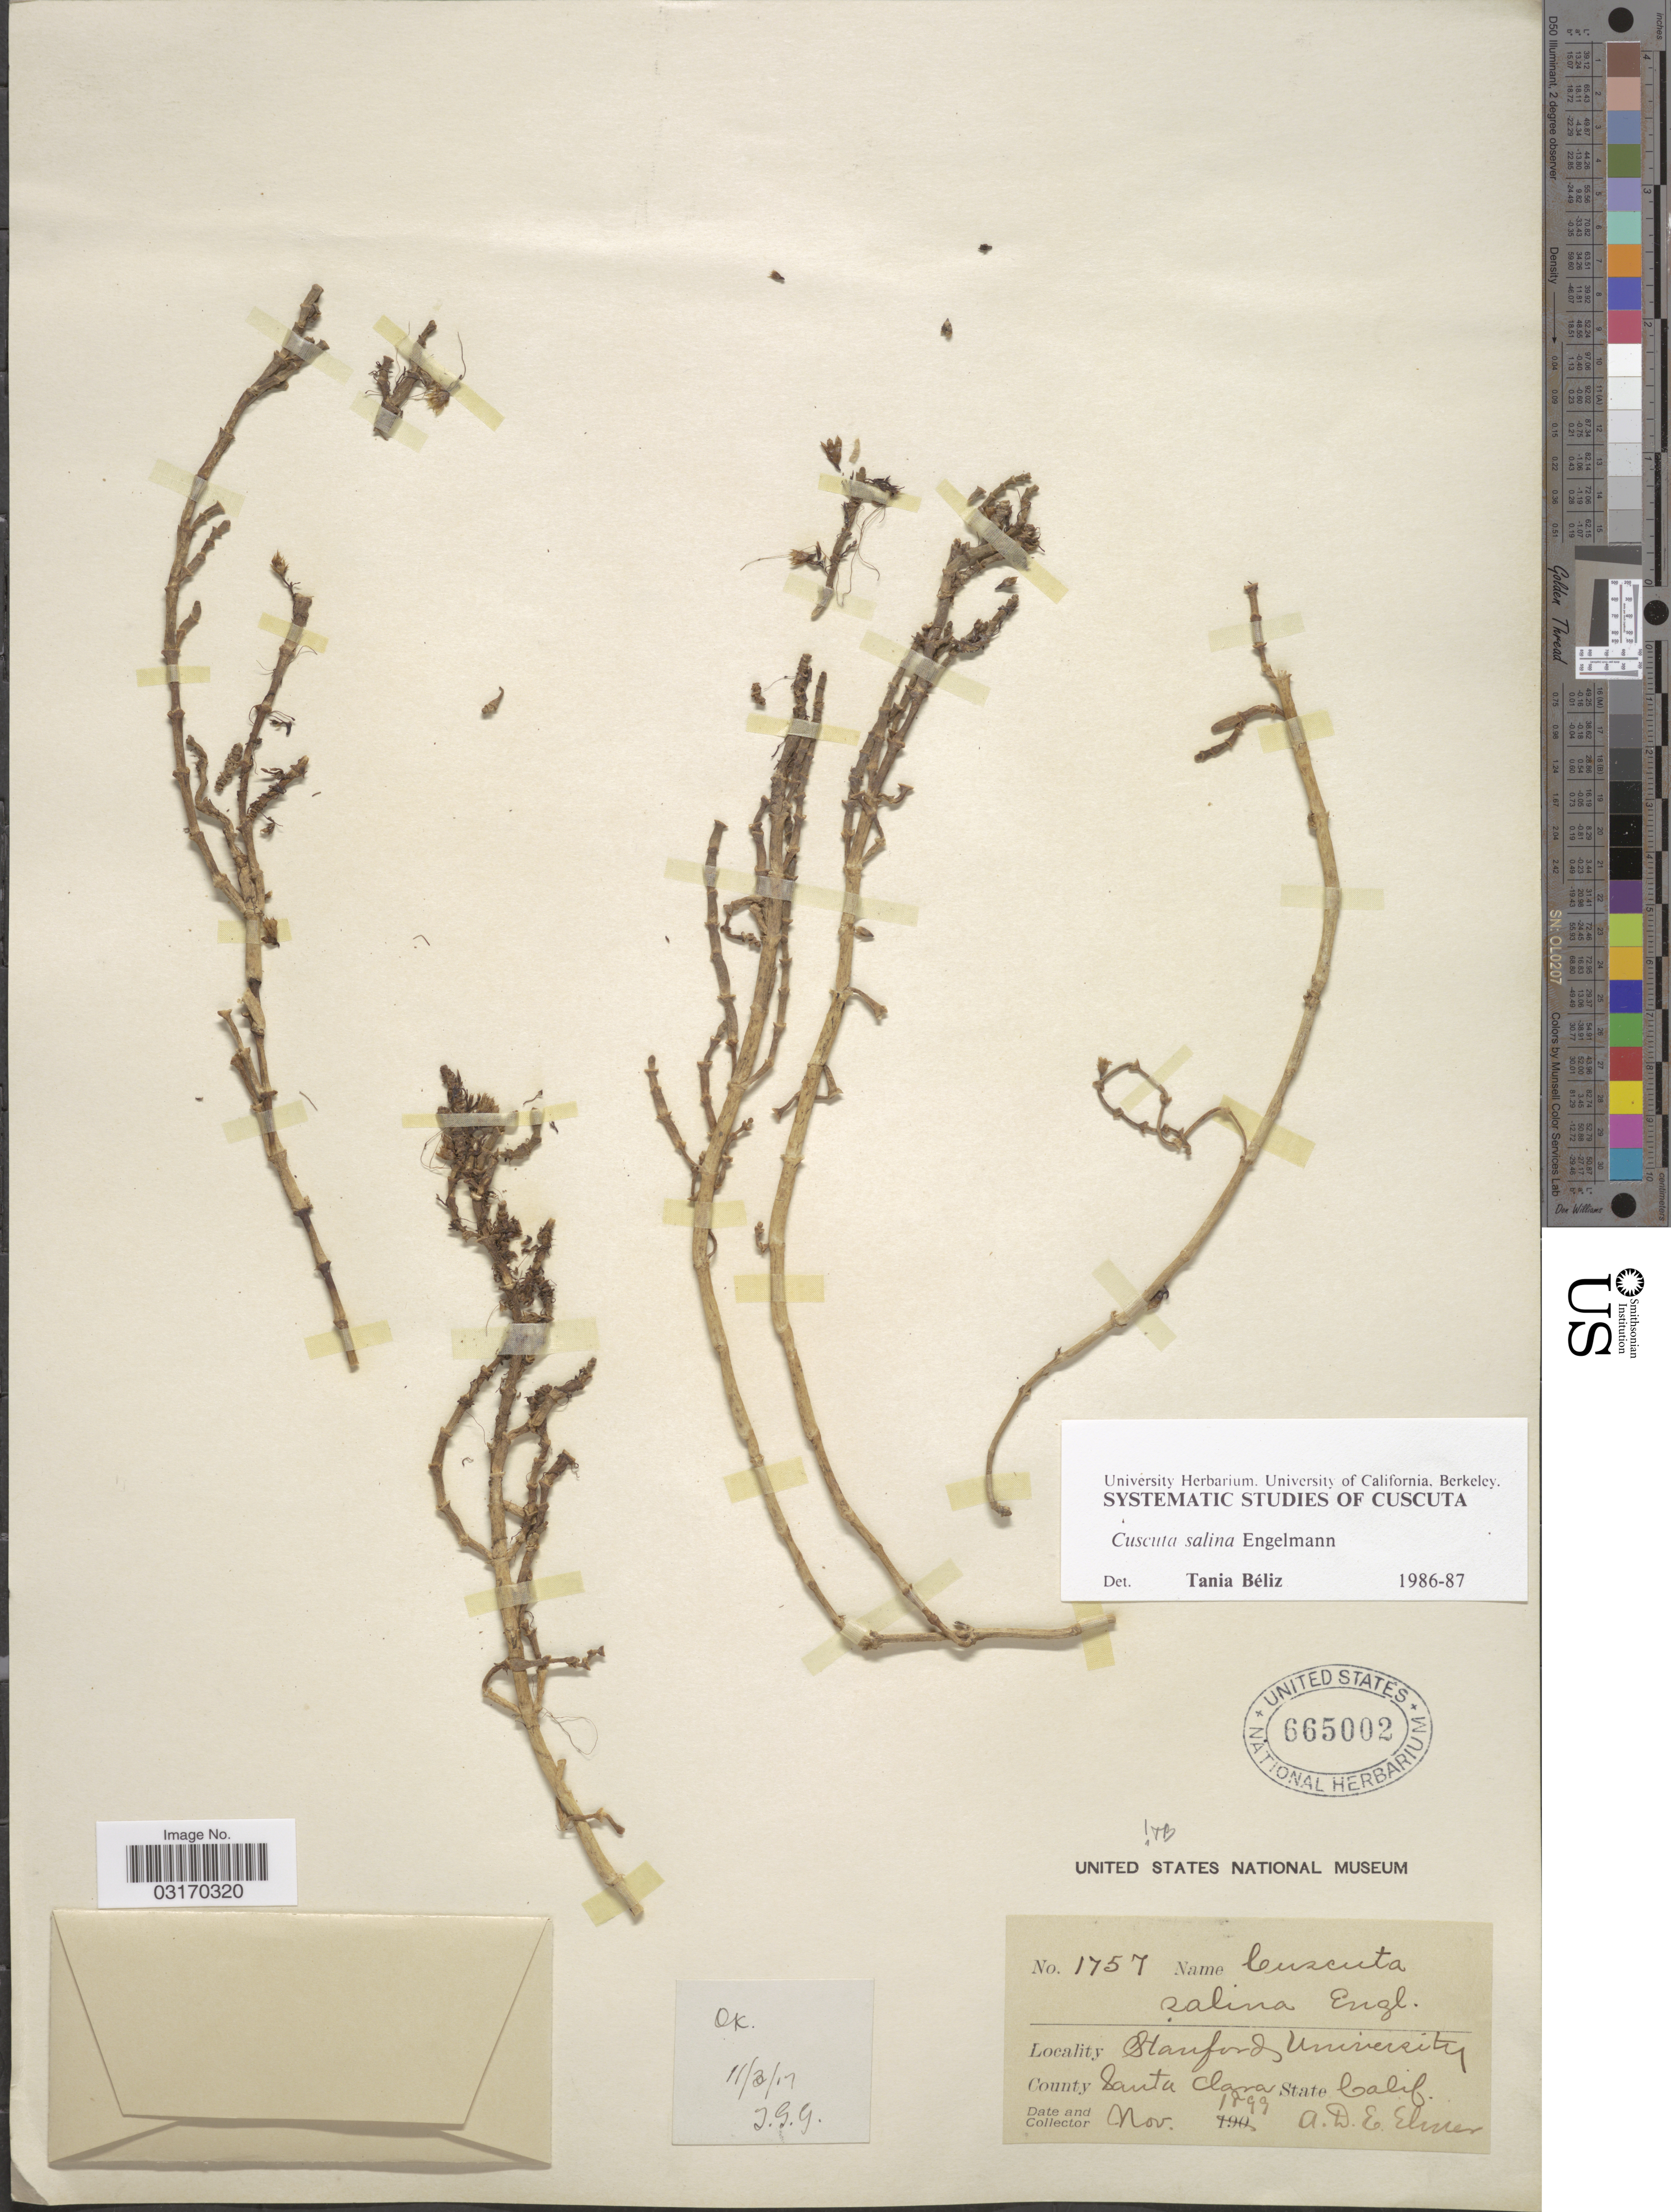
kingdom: Plantae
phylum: Tracheophyta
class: Magnoliopsida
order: Solanales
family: Convolvulaceae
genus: Cuscuta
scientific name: Cuscuta salina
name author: Engelm.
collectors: A. D. E. Elmer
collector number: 1757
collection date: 1899-11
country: United States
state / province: California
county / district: Santa Clara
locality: Stanford University. County Santa Clara.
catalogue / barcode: US 665002